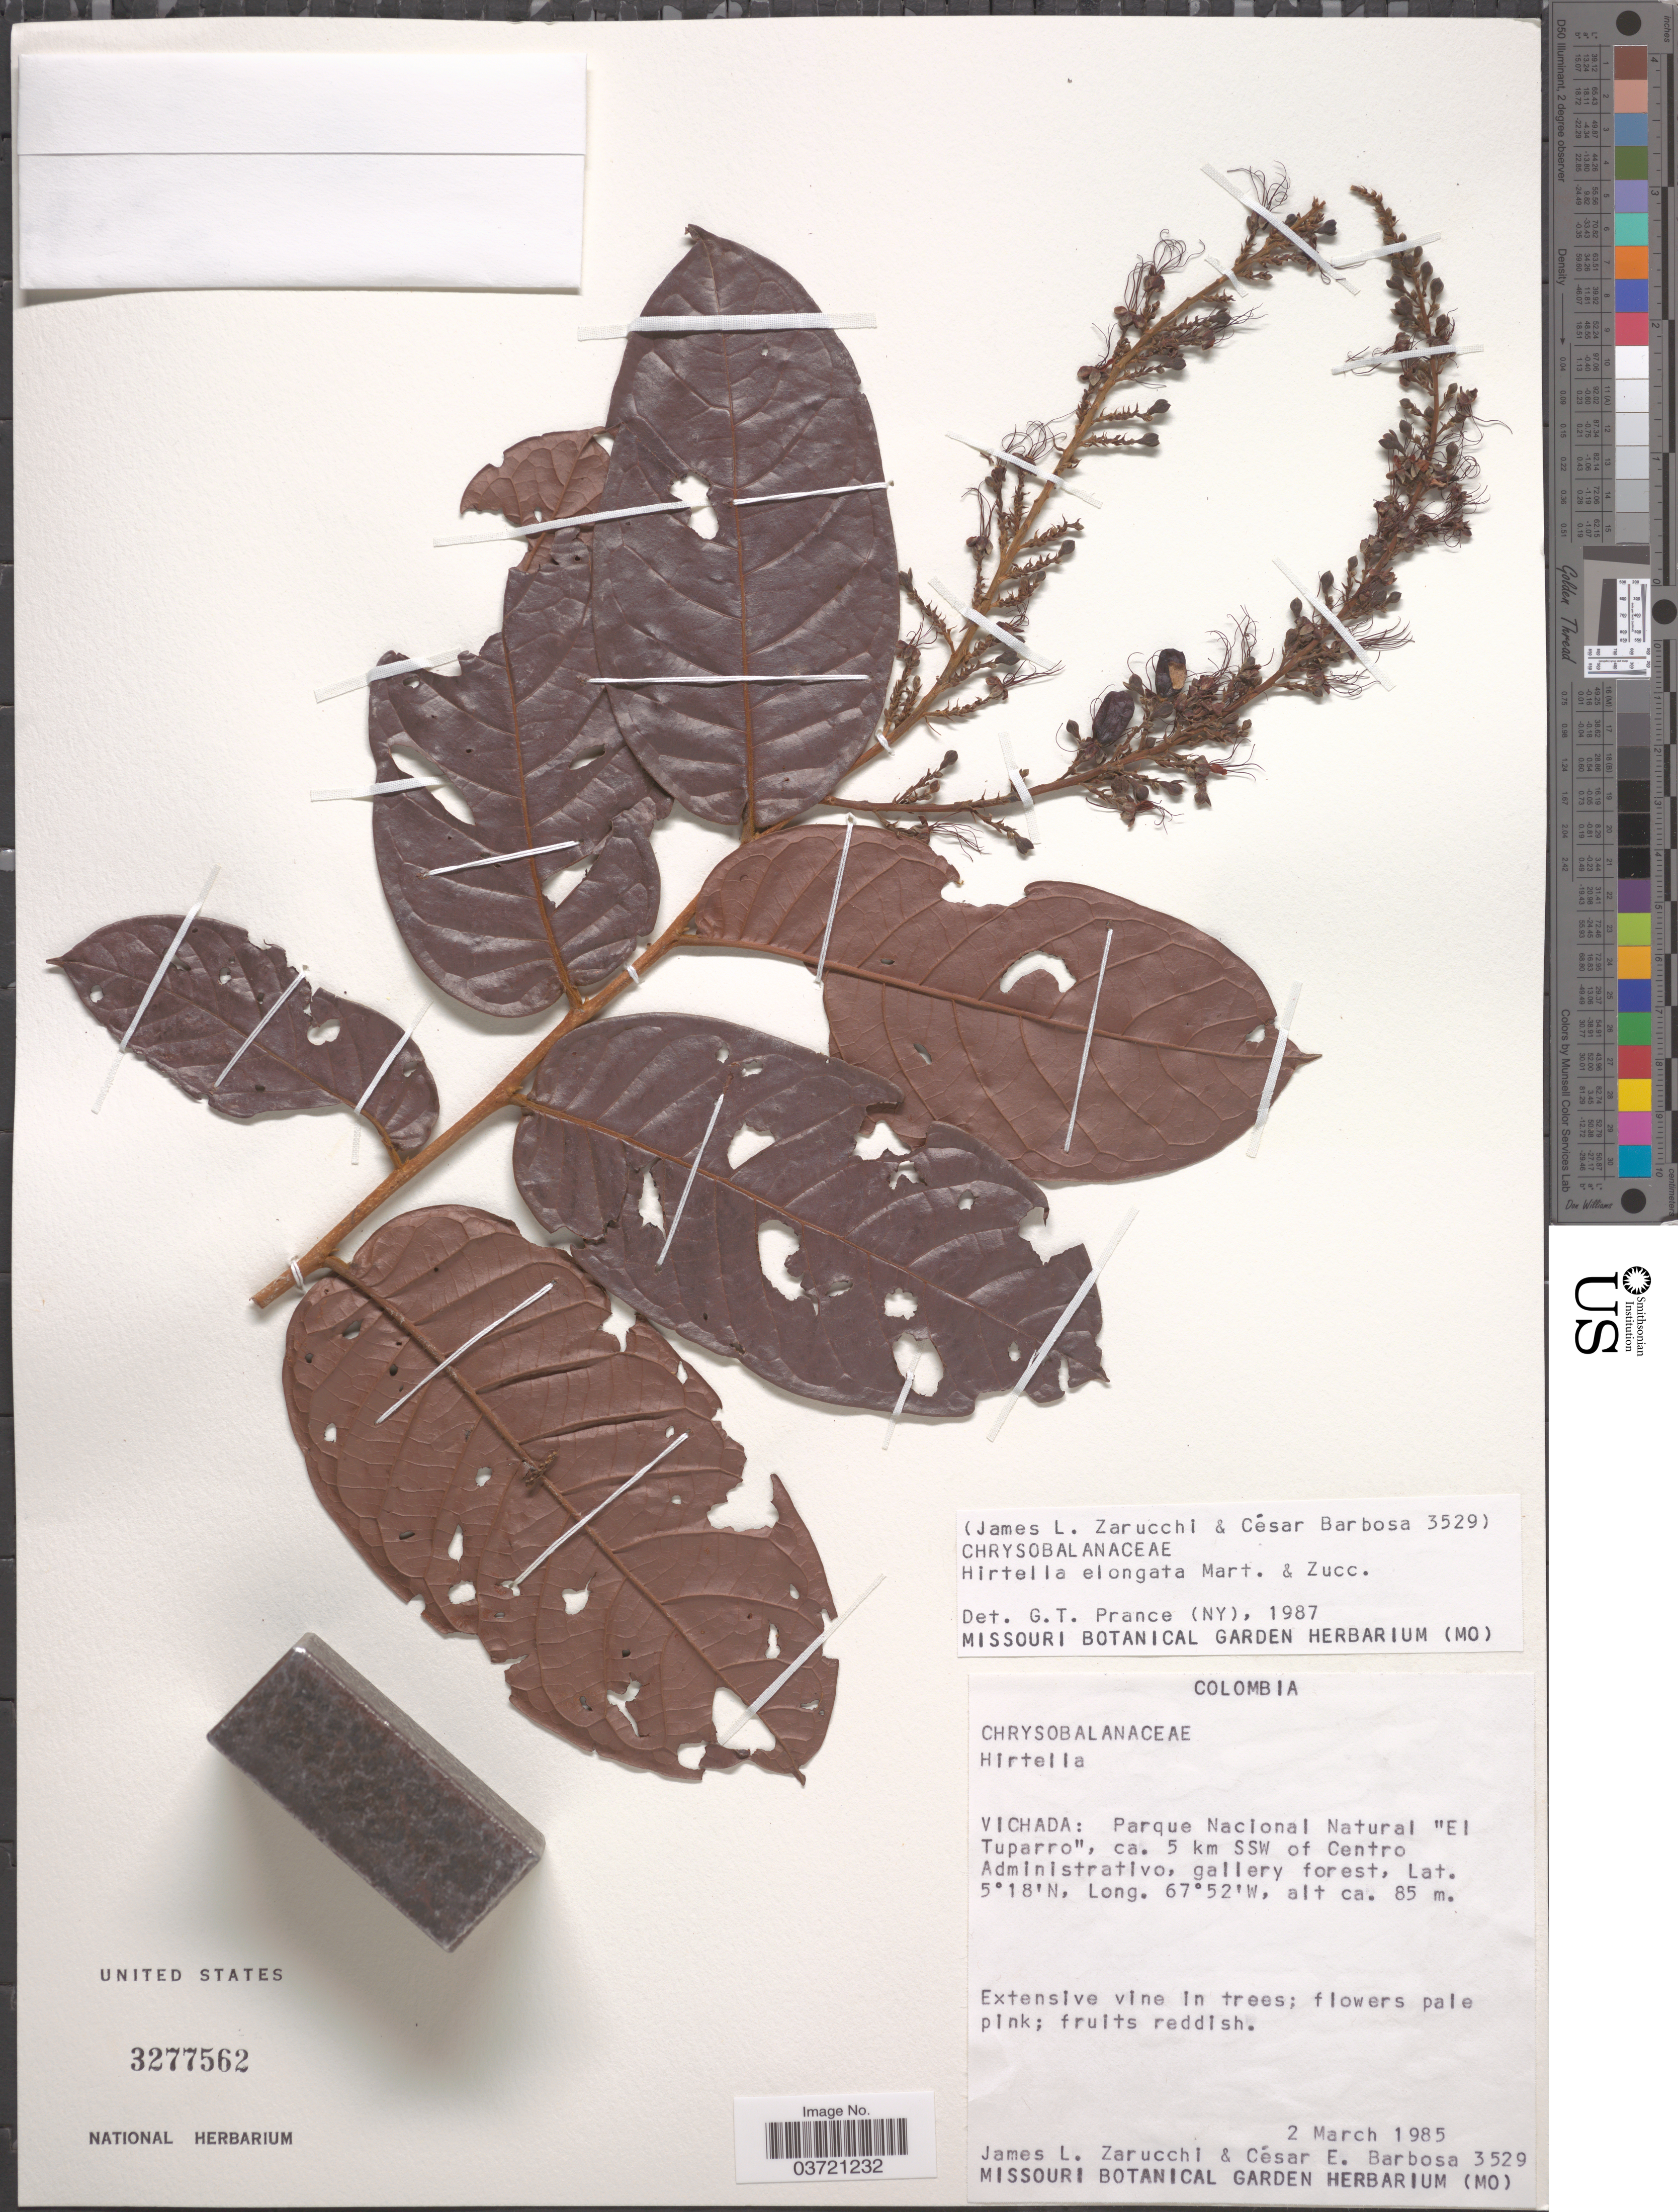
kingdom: Plantae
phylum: Tracheophyta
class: Magnoliopsida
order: Malpighiales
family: Chrysobalanaceae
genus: Hirtella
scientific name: Hirtella elongata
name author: Mart. & Zucc.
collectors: J. L. Zarucchi & C. E. Barbosa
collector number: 3529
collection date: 1985-03-02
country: Colombia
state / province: Vichada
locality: Parque Nacional Natural "El Tuparro", ca. 5 km SSW of Centro Administrativo, gallery forest.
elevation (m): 85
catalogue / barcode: US 3277562